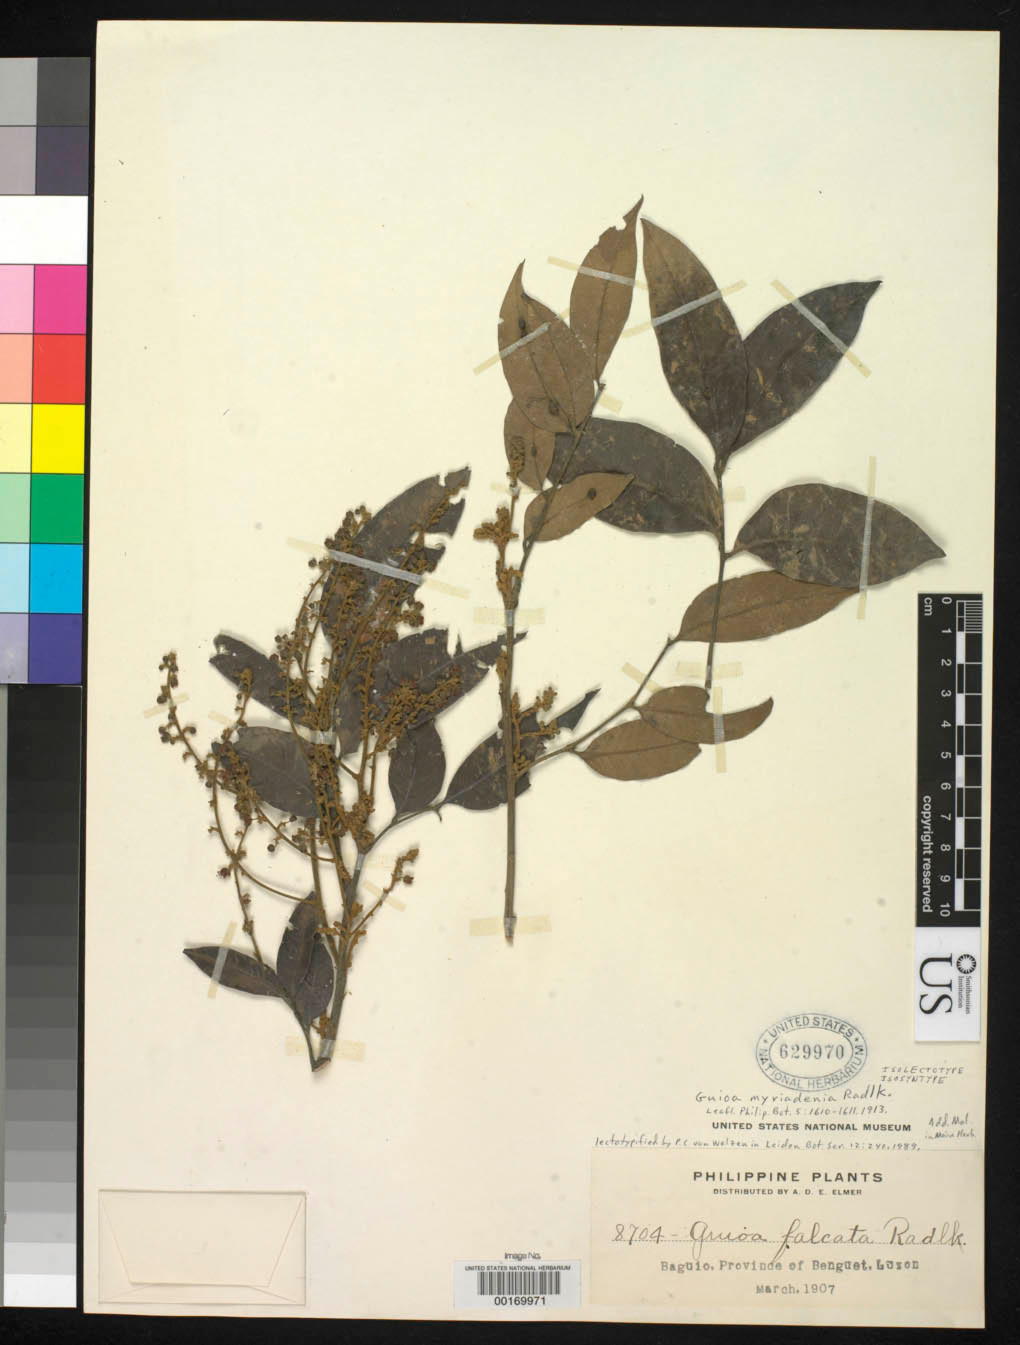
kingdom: Plantae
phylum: Tracheophyta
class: Magnoliopsida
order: Sapindales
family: Sapindaceae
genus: Guioa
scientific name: Guioa myriadenia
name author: Radlk.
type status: Isolectotype; Isosyntype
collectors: A. D. E. Elmer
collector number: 8704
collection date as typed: Mar 1907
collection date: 1907-03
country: Philippines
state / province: Cordillera (Administrative Region)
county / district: Benguet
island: Luzon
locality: Baguio.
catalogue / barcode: US 629970